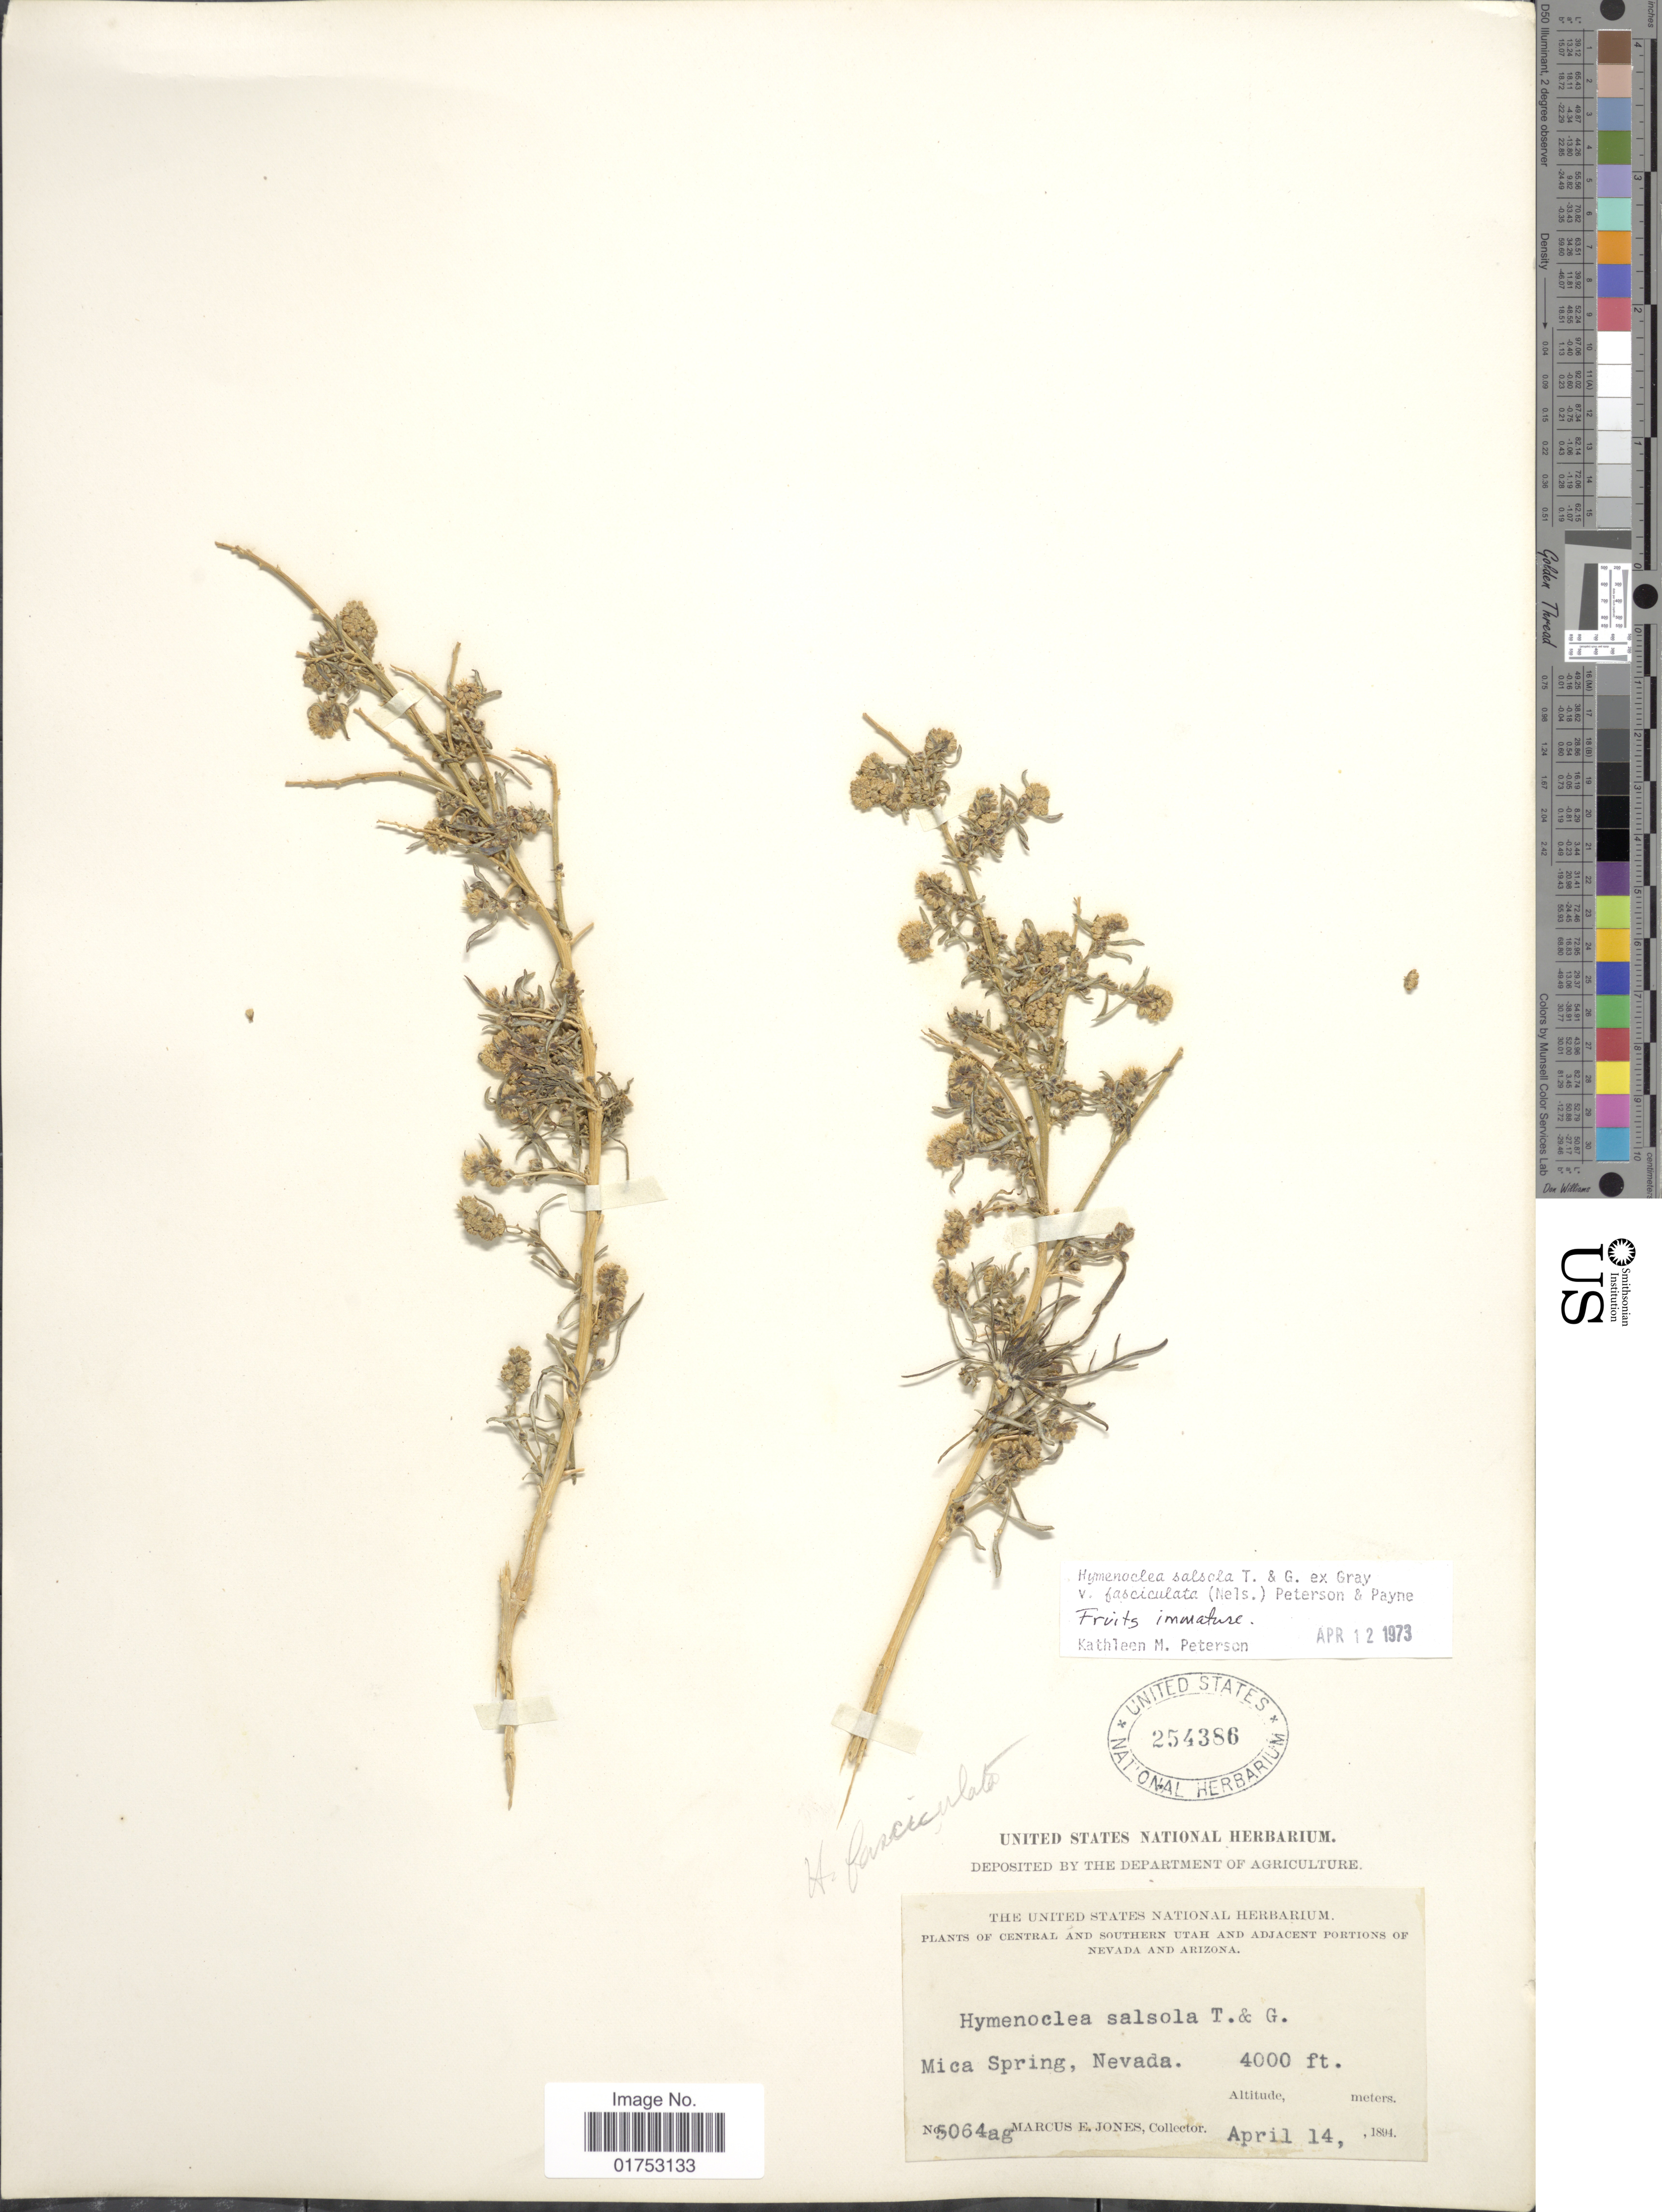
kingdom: Plantae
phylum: Tracheophyta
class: Magnoliopsida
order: Asterales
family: Asteraceae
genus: Hymenoclea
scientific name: Hymenoclea salsola var. fasciculata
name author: (A. Nelson) K.M. Peterson & W.W.Payne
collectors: M. E. Jones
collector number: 5064ag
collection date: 1894-04-14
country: United States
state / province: Nevada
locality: Mica Spring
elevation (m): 1219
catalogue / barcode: US 254386